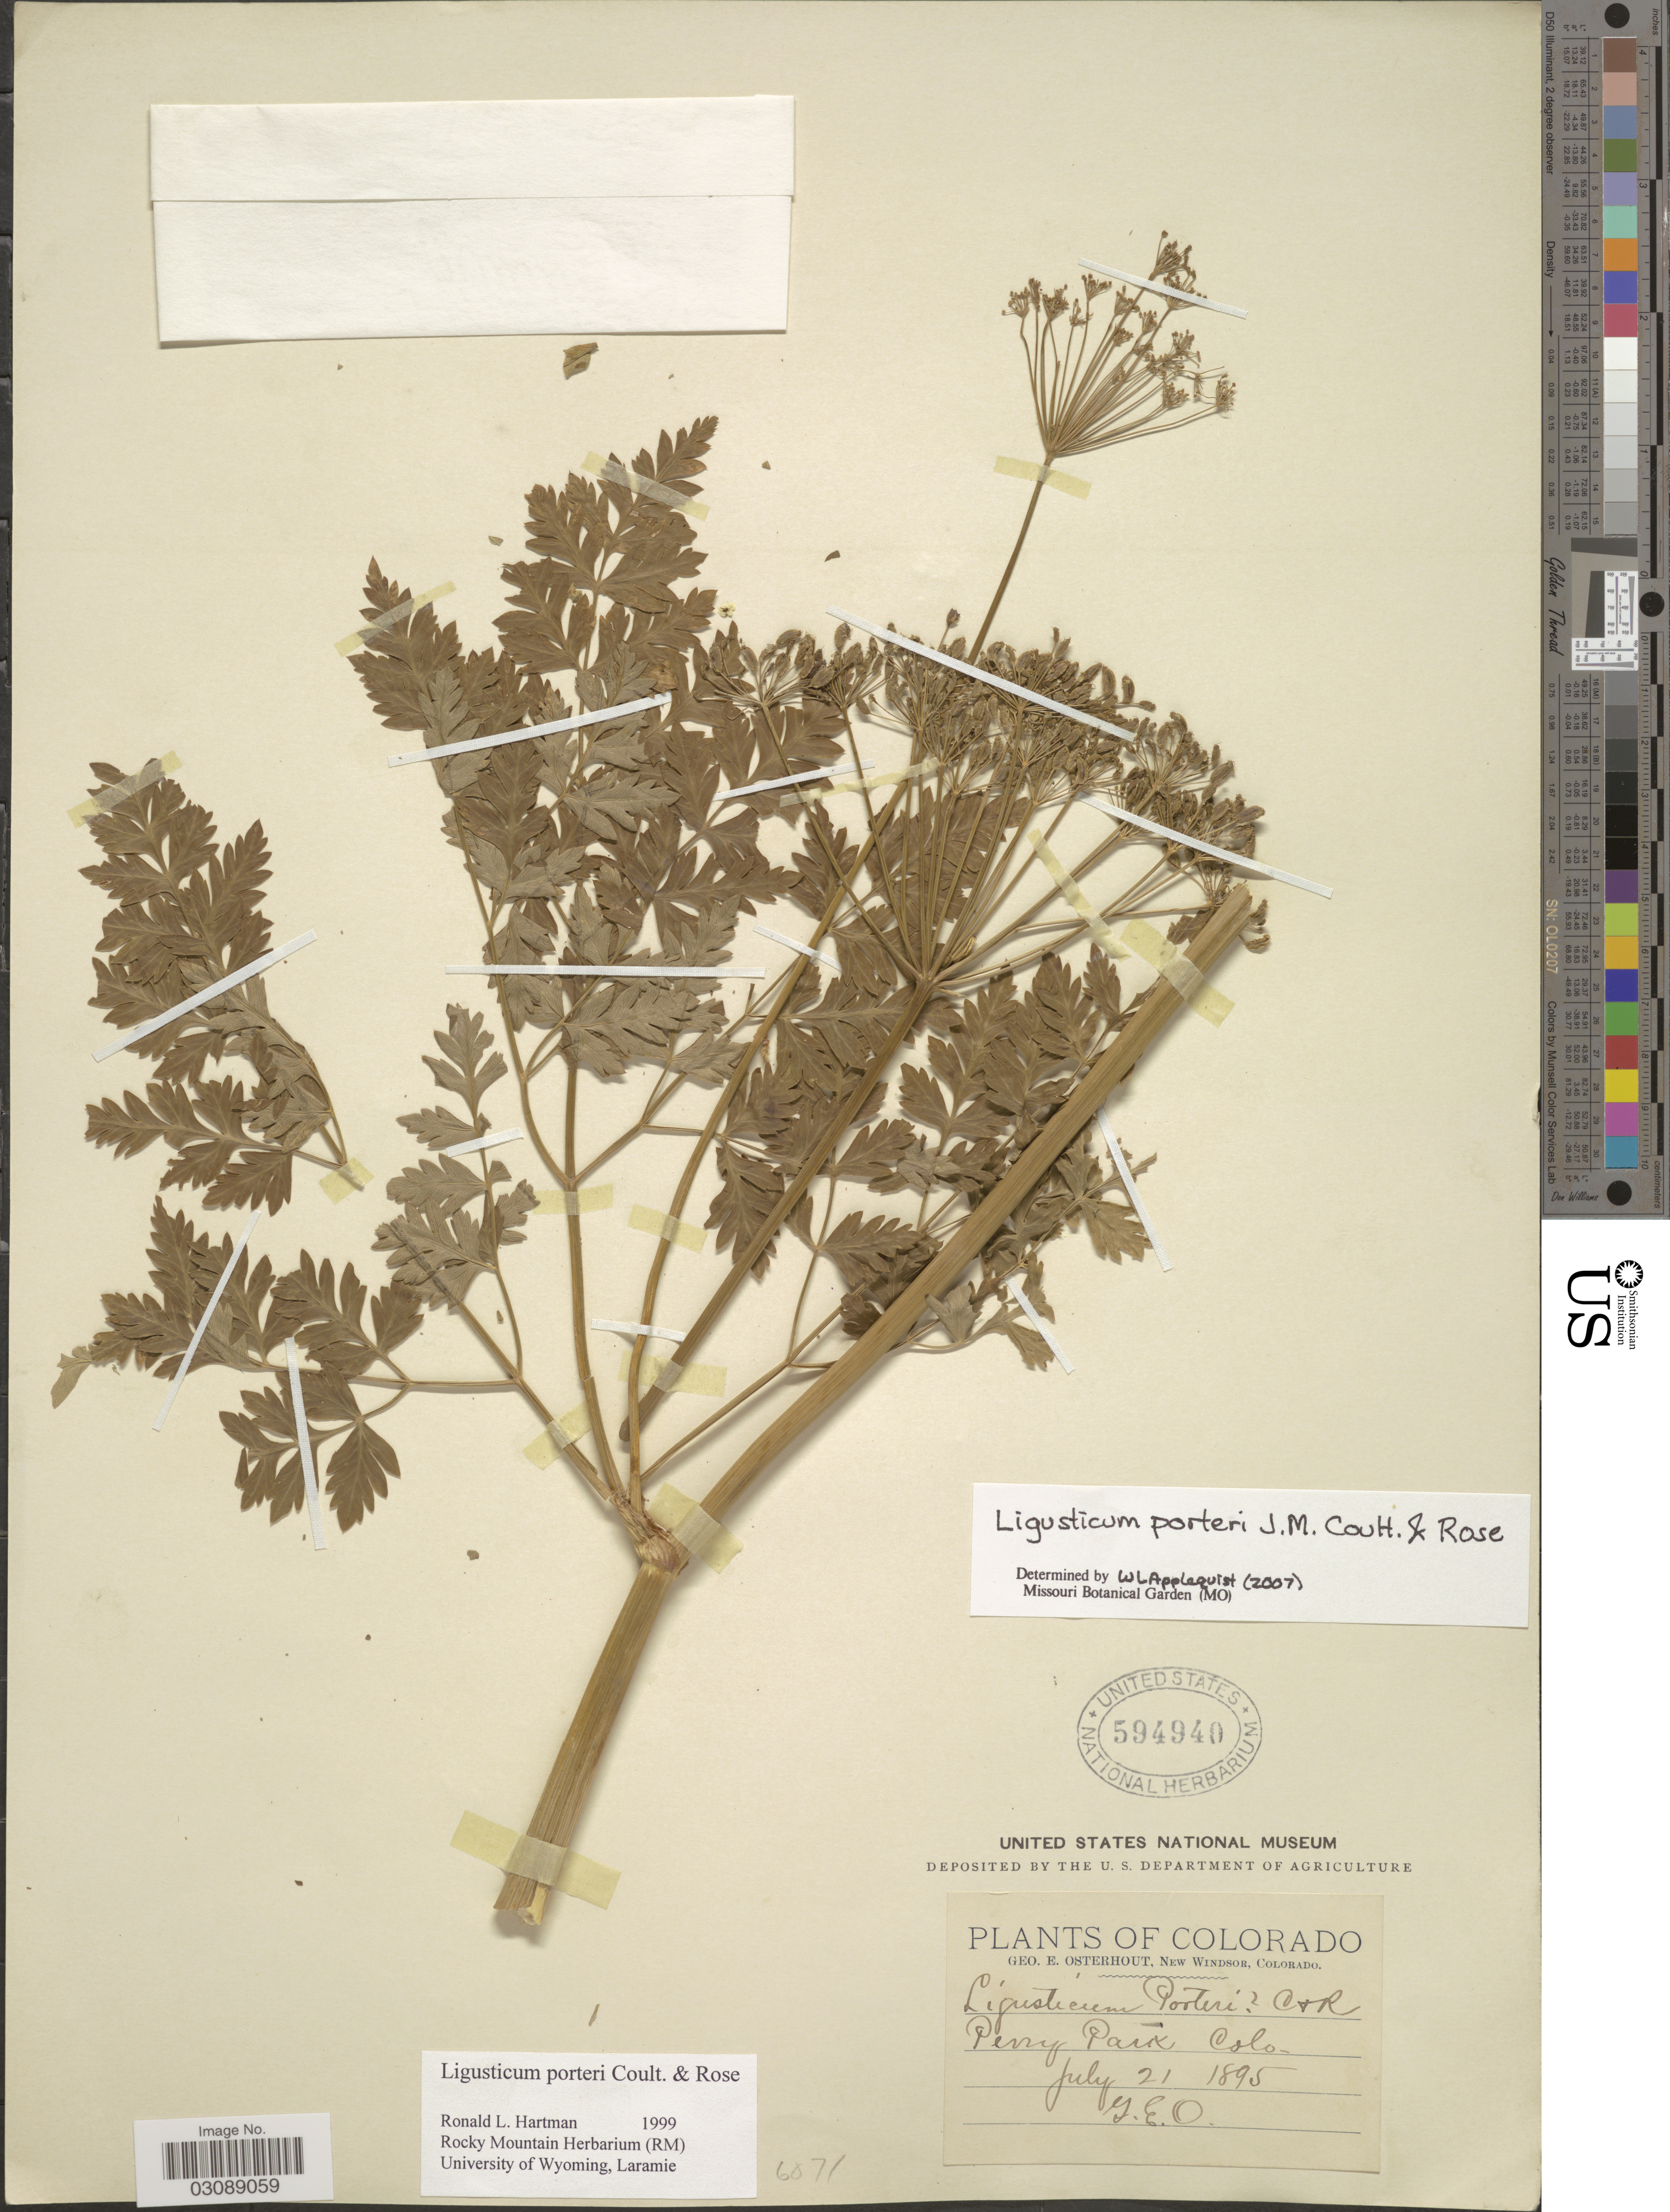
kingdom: Plantae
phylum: Tracheophyta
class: Magnoliopsida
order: Apiales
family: Apiaceae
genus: Ligusticum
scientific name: Ligusticum porteri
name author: J.M. Coult. & Rose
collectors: G. Osterhout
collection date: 1895-07-21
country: United States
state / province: Colorado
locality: Perry park.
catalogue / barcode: US 595940